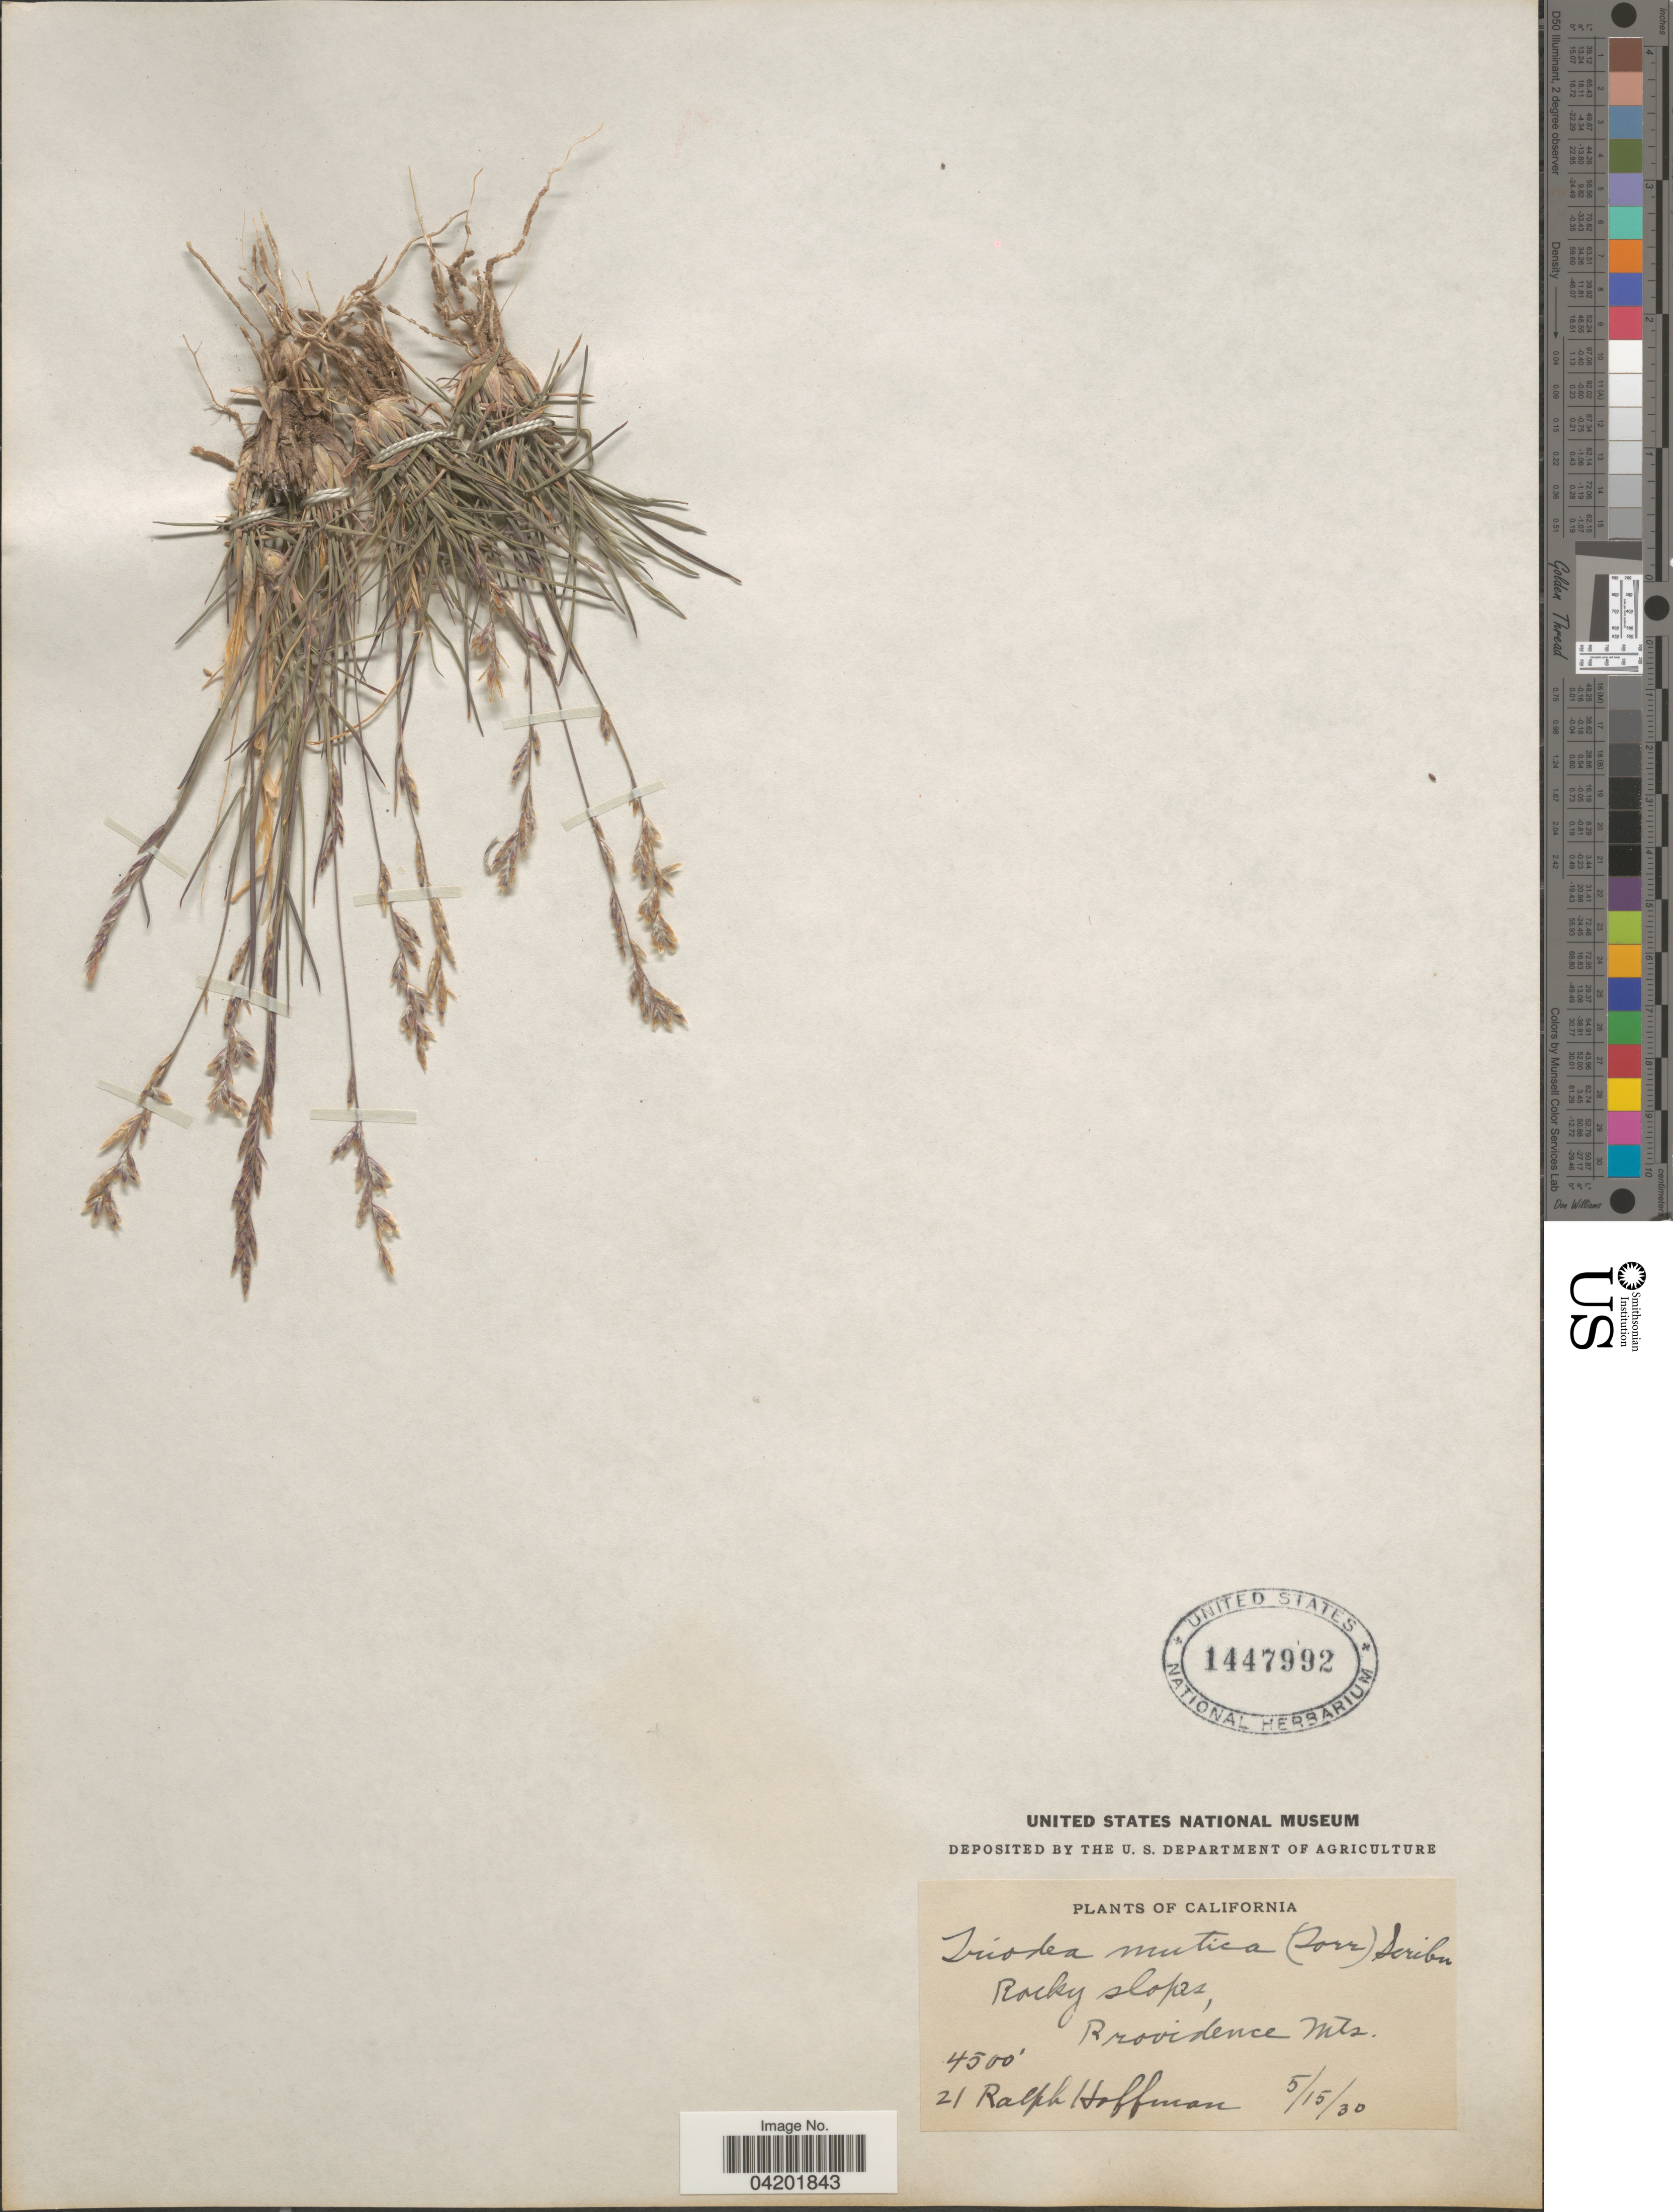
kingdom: Plantae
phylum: Tracheophyta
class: Liliopsida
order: Poales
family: Poaceae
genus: Tridentopsis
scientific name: Tridentopsis mutica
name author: (Torr.) P.M. Peterson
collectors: R. Hoffman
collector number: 21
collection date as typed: Transcribed d/m/y: 15/5/30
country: United States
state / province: California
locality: Providence Mts.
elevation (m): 1372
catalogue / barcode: US 1447992